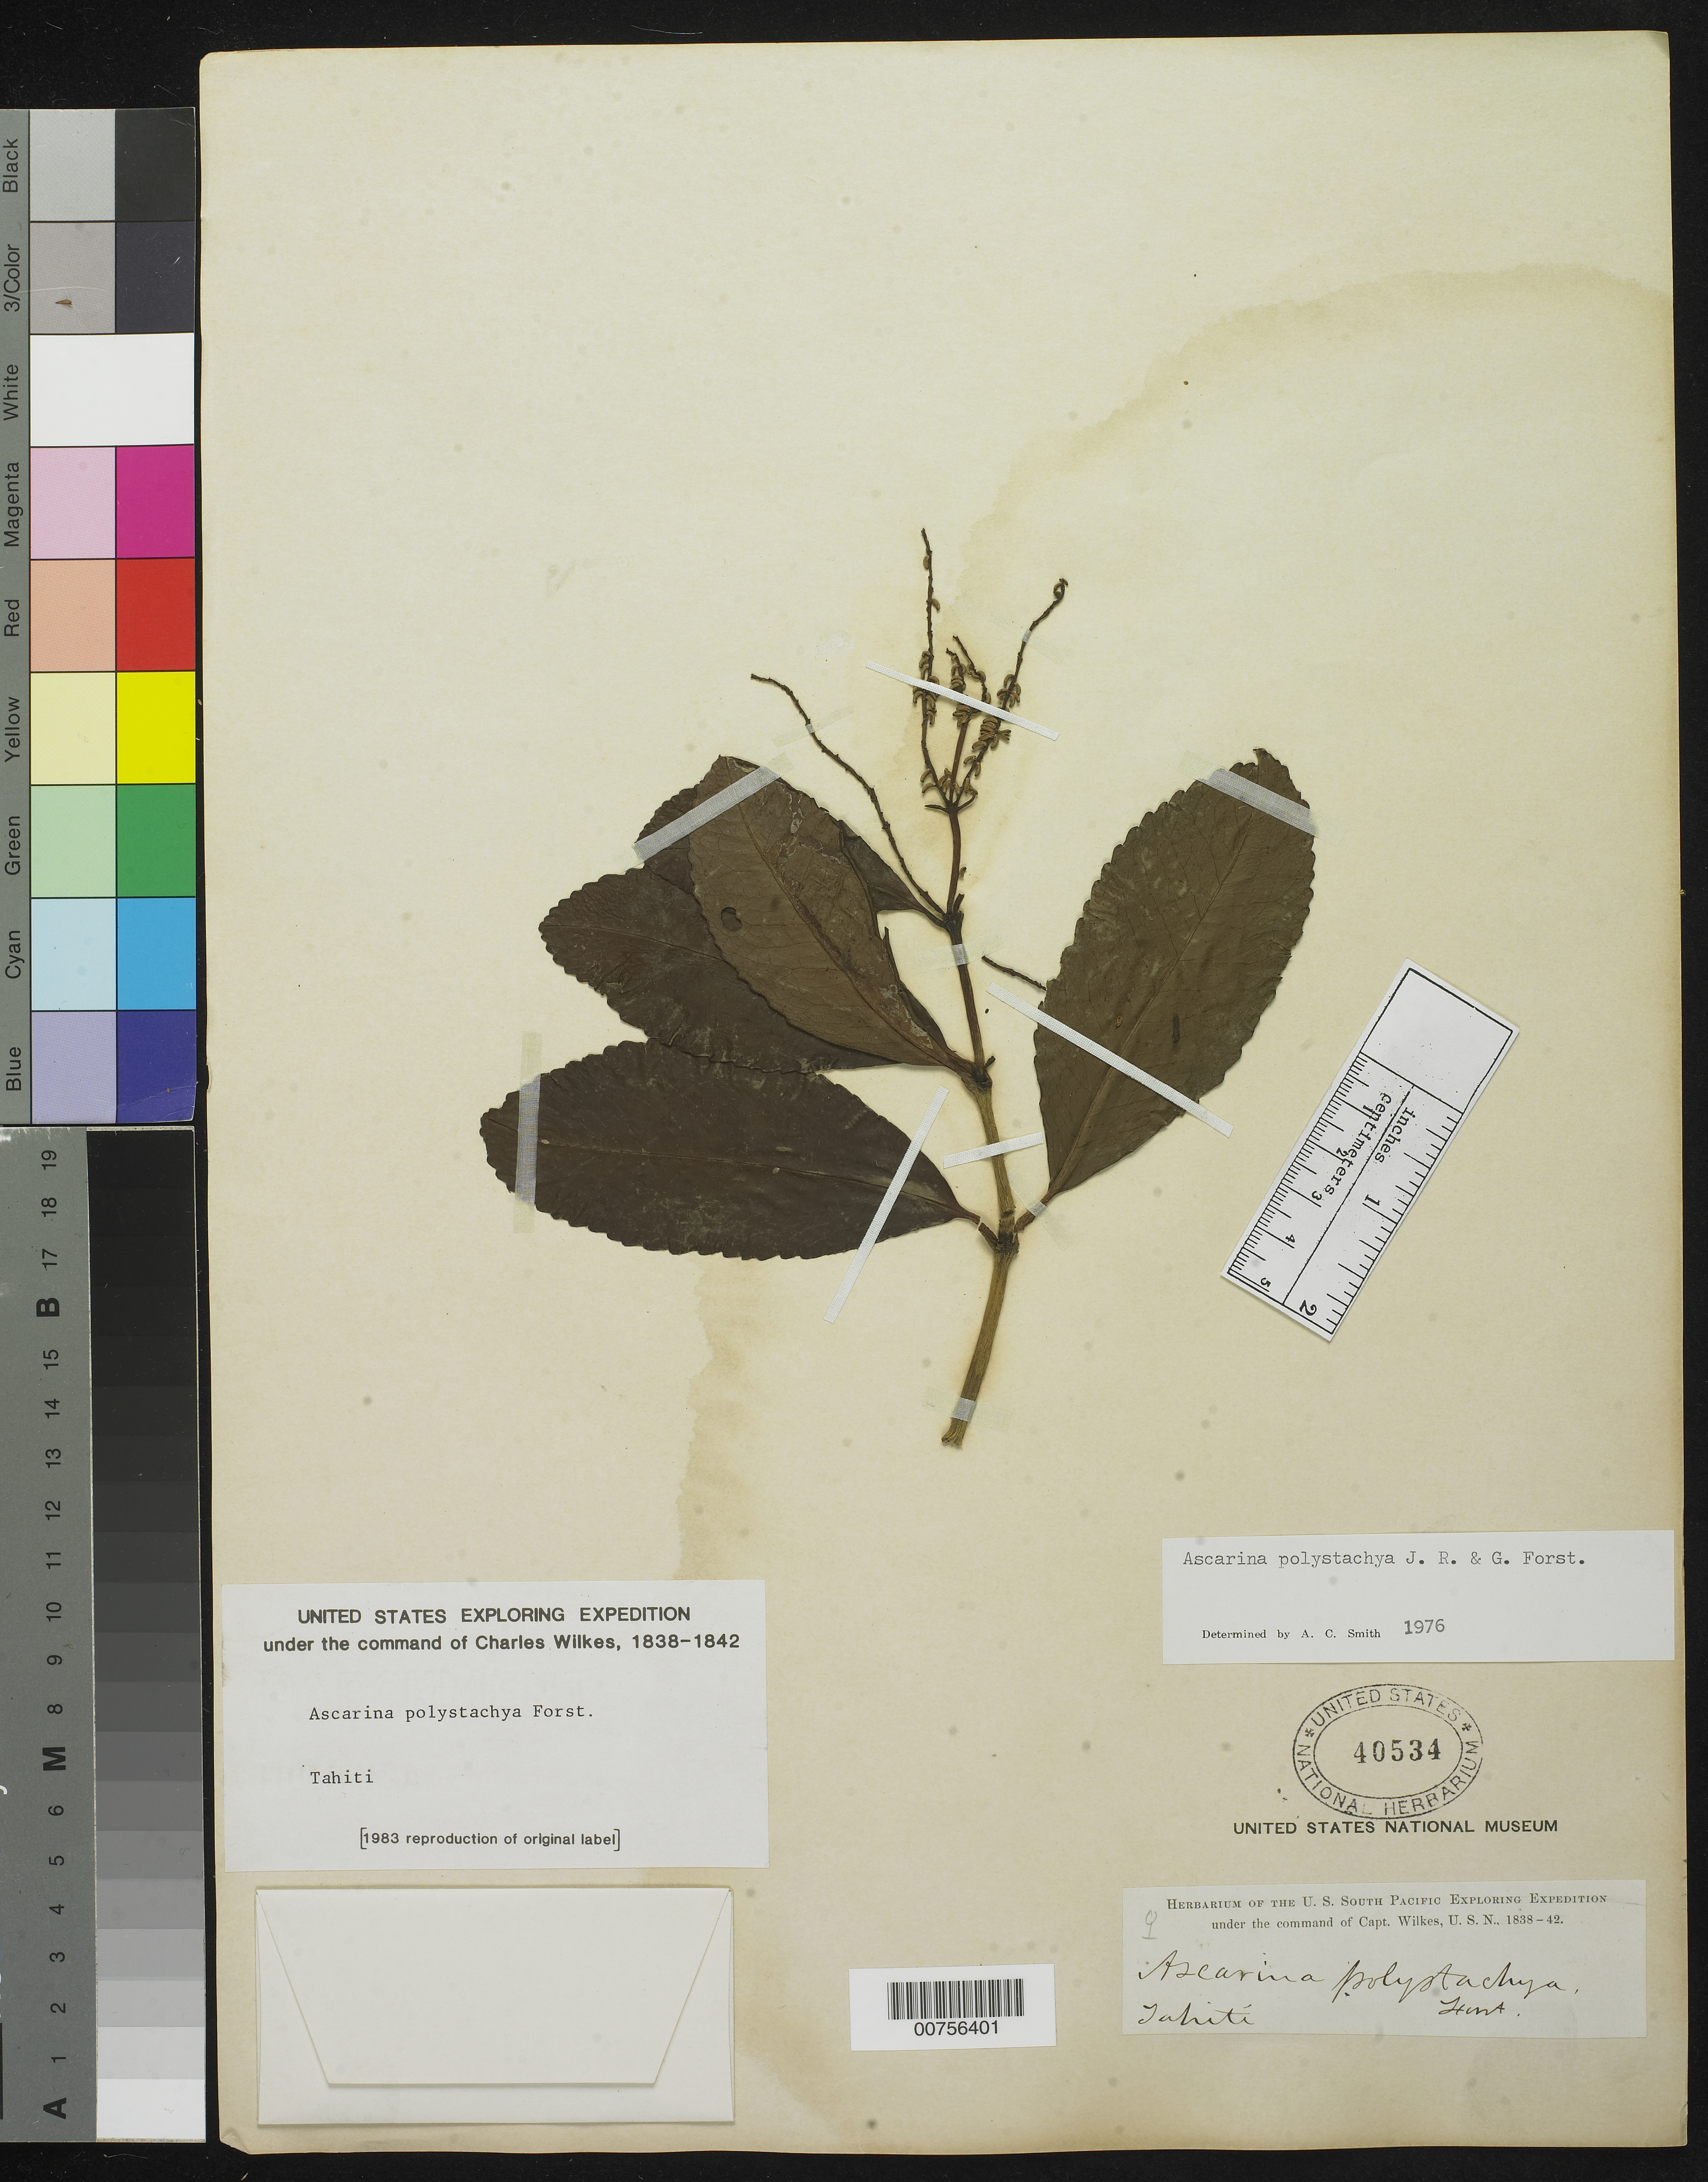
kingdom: Plantae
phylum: Tracheophyta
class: Magnoliopsida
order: Chloranthales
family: Chloranthaceae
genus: Ascarina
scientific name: Ascarina polystachya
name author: J.R. Forst. & G. Forst.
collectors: Wilkes Explor. Exped.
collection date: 1838/1842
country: French Polynesia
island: Tahiti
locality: Tahiti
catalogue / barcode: US 40534